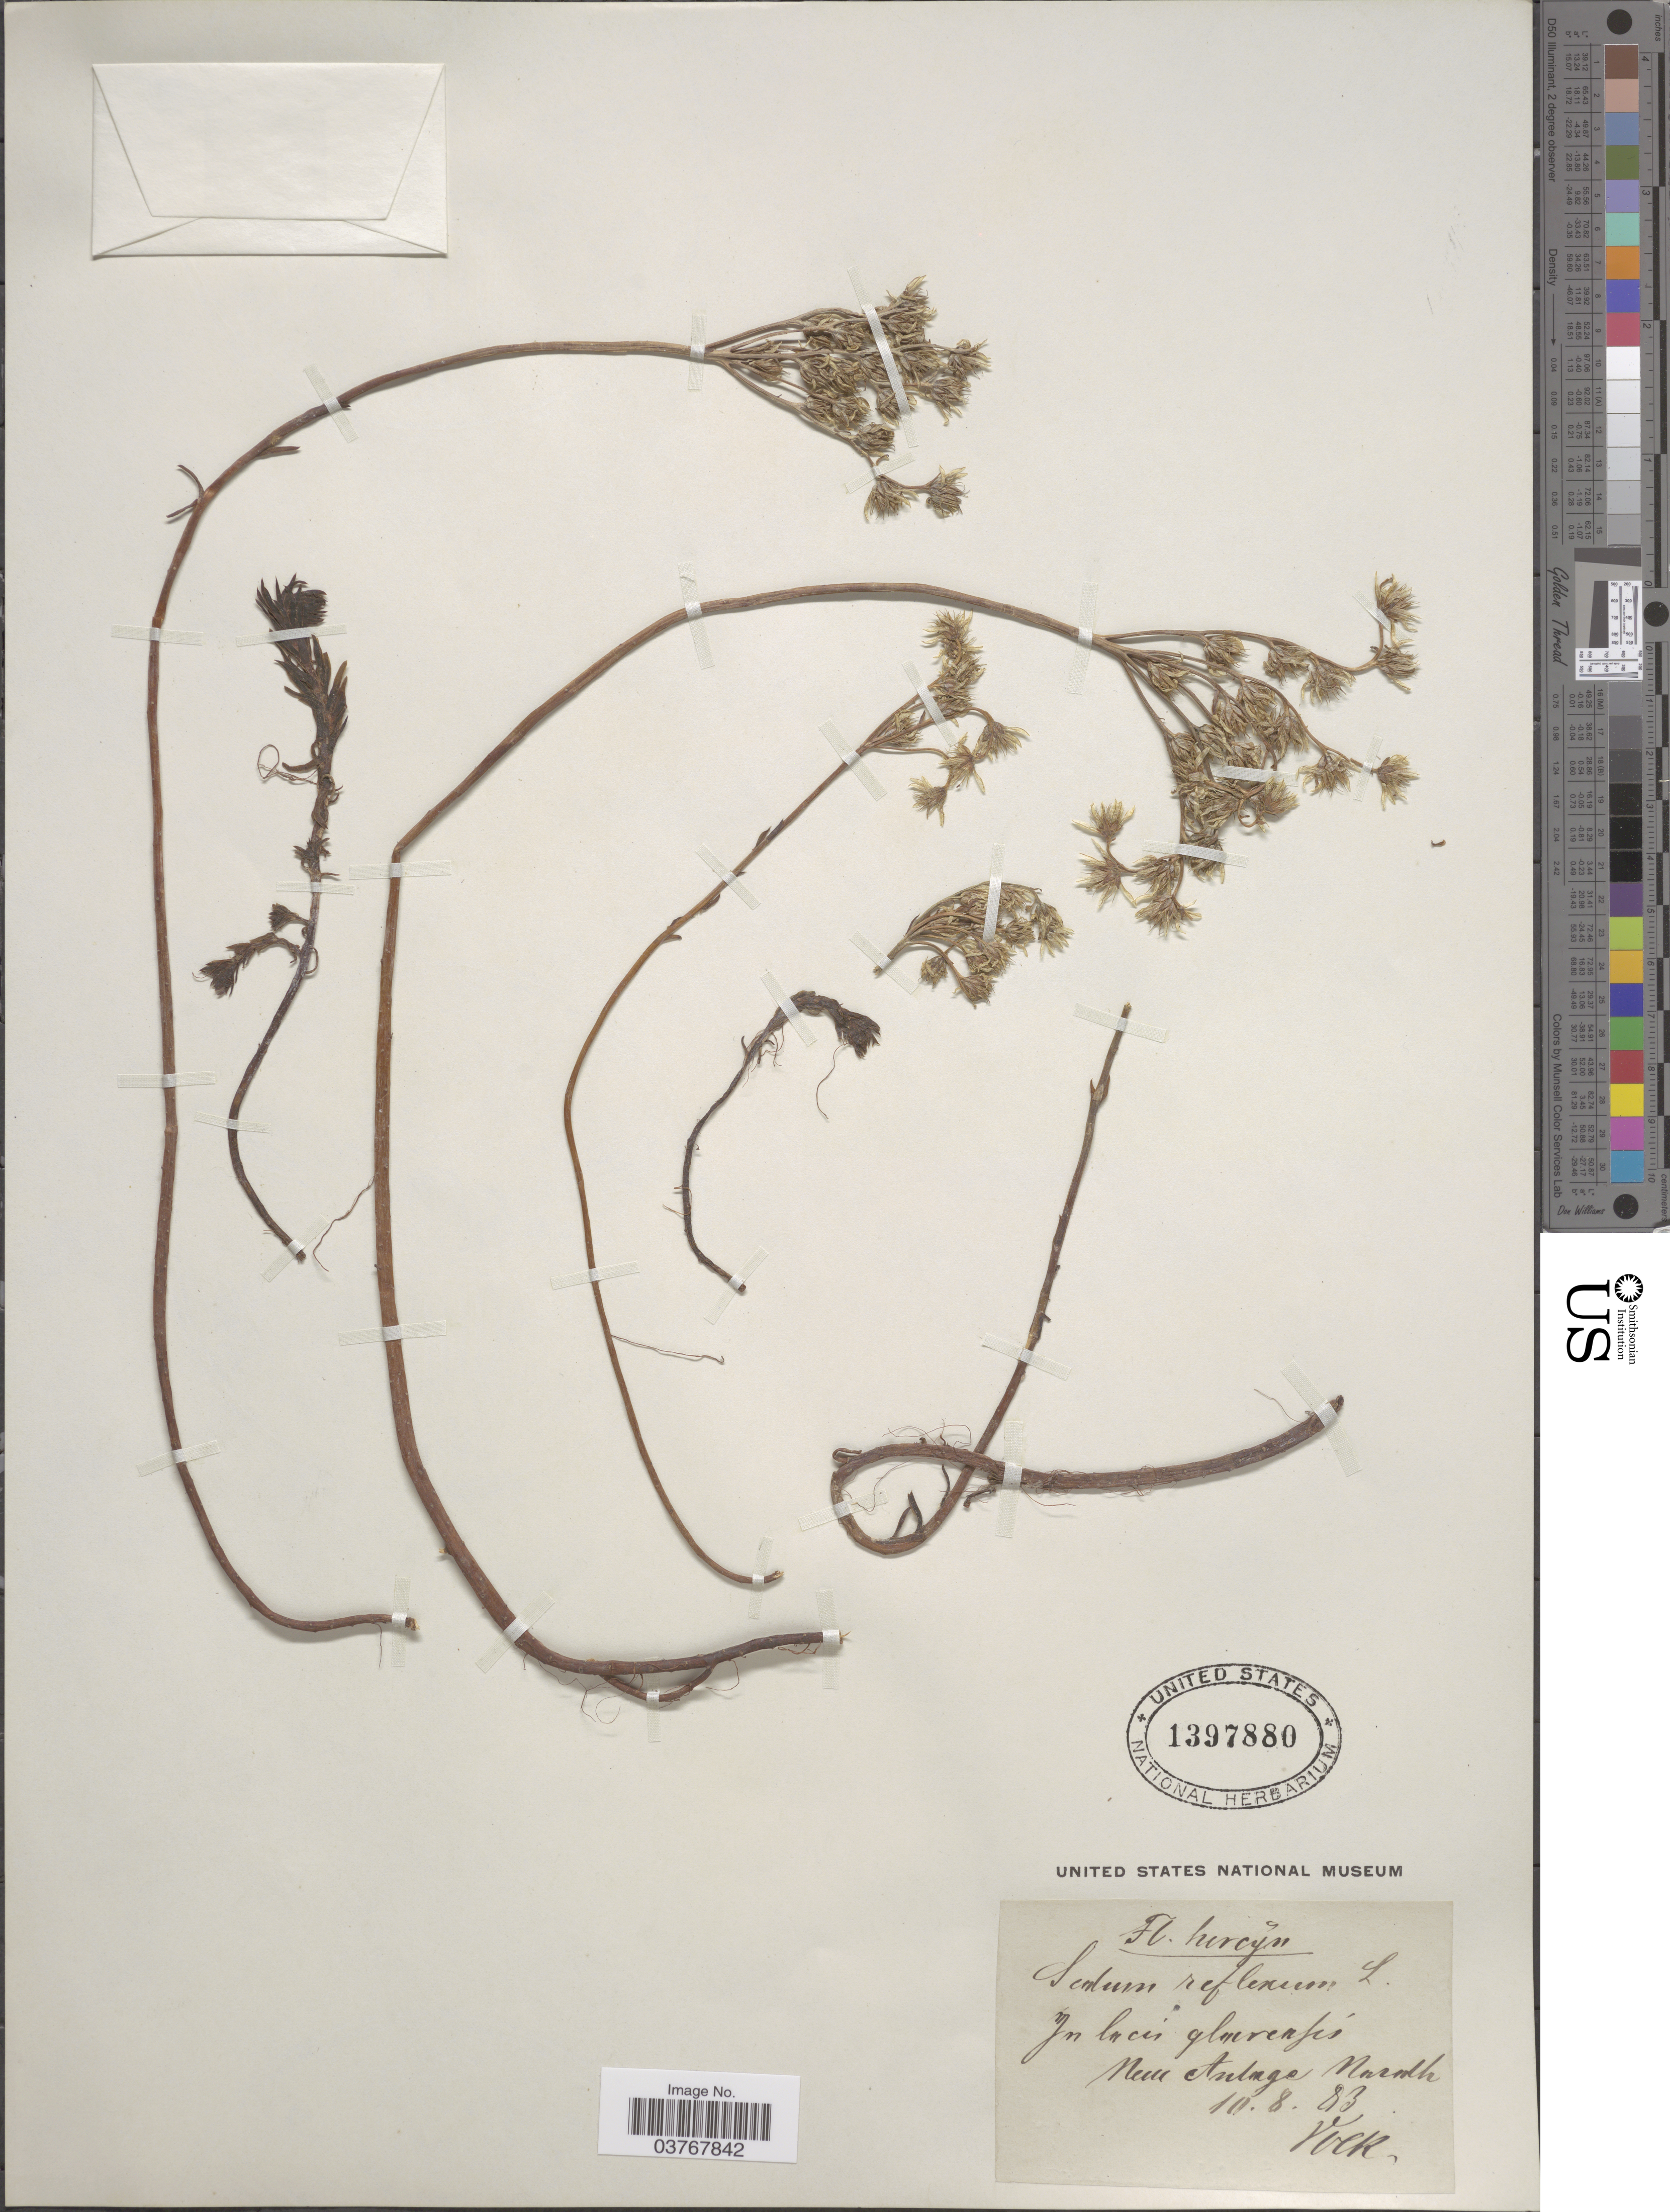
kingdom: Plantae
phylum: Tracheophyta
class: Magnoliopsida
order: Saxifragales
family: Crassulaceae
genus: Petrosedum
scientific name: Petrosedum rupestre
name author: (L.) P.V. Heath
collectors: Vock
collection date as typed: Transcribed d/m/y: 10/8/83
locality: Hercyn. In locis flurenfís Num Anlage Narolh. [interpreted]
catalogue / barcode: US 1397880